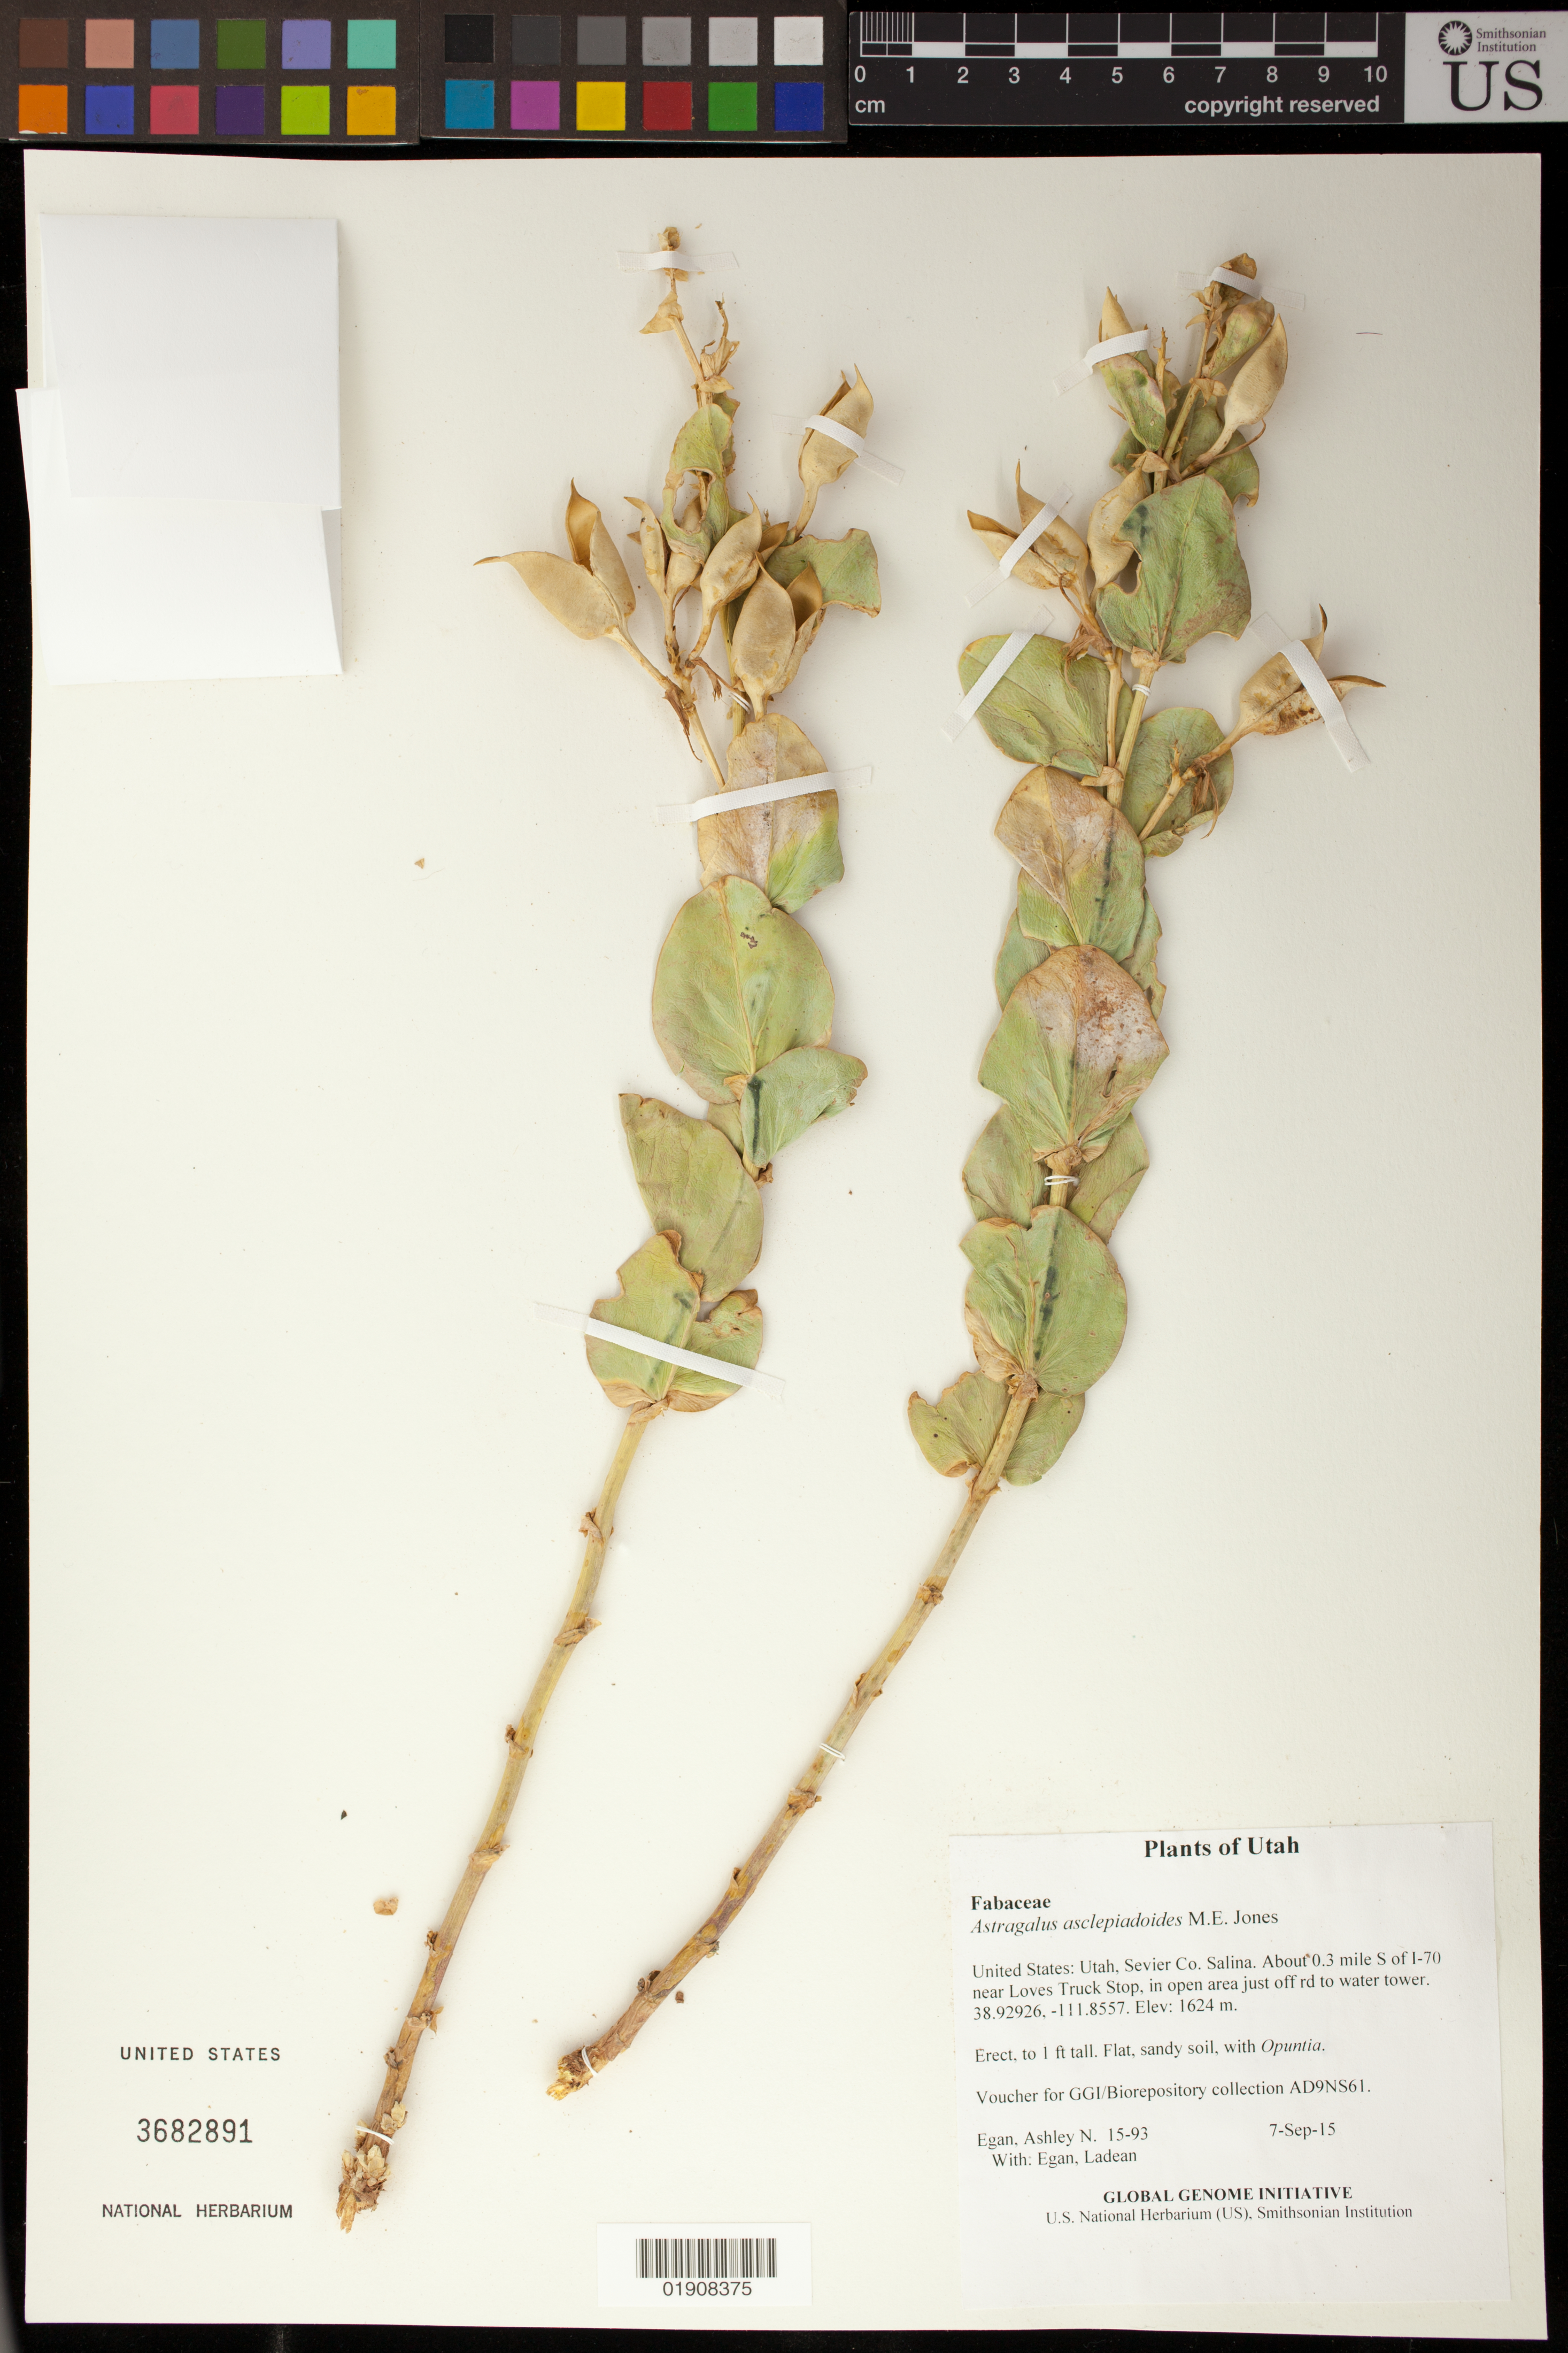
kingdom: Plantae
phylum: Tracheophyta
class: Magnoliopsida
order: Fabales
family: Fabaceae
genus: Astragalus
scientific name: Astragalus asclepiadoides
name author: M.E. Jones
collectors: A. N. Egan & L. Egan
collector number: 15-93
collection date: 2015-09-07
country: United States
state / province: Utah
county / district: Sevier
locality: Salina. About 0.3 mile S of I-70 near Loves Truck Stop, in open area just off rd to water tower.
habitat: Flat, sandy soil, with Opuntia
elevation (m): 1624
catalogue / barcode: US 3682891